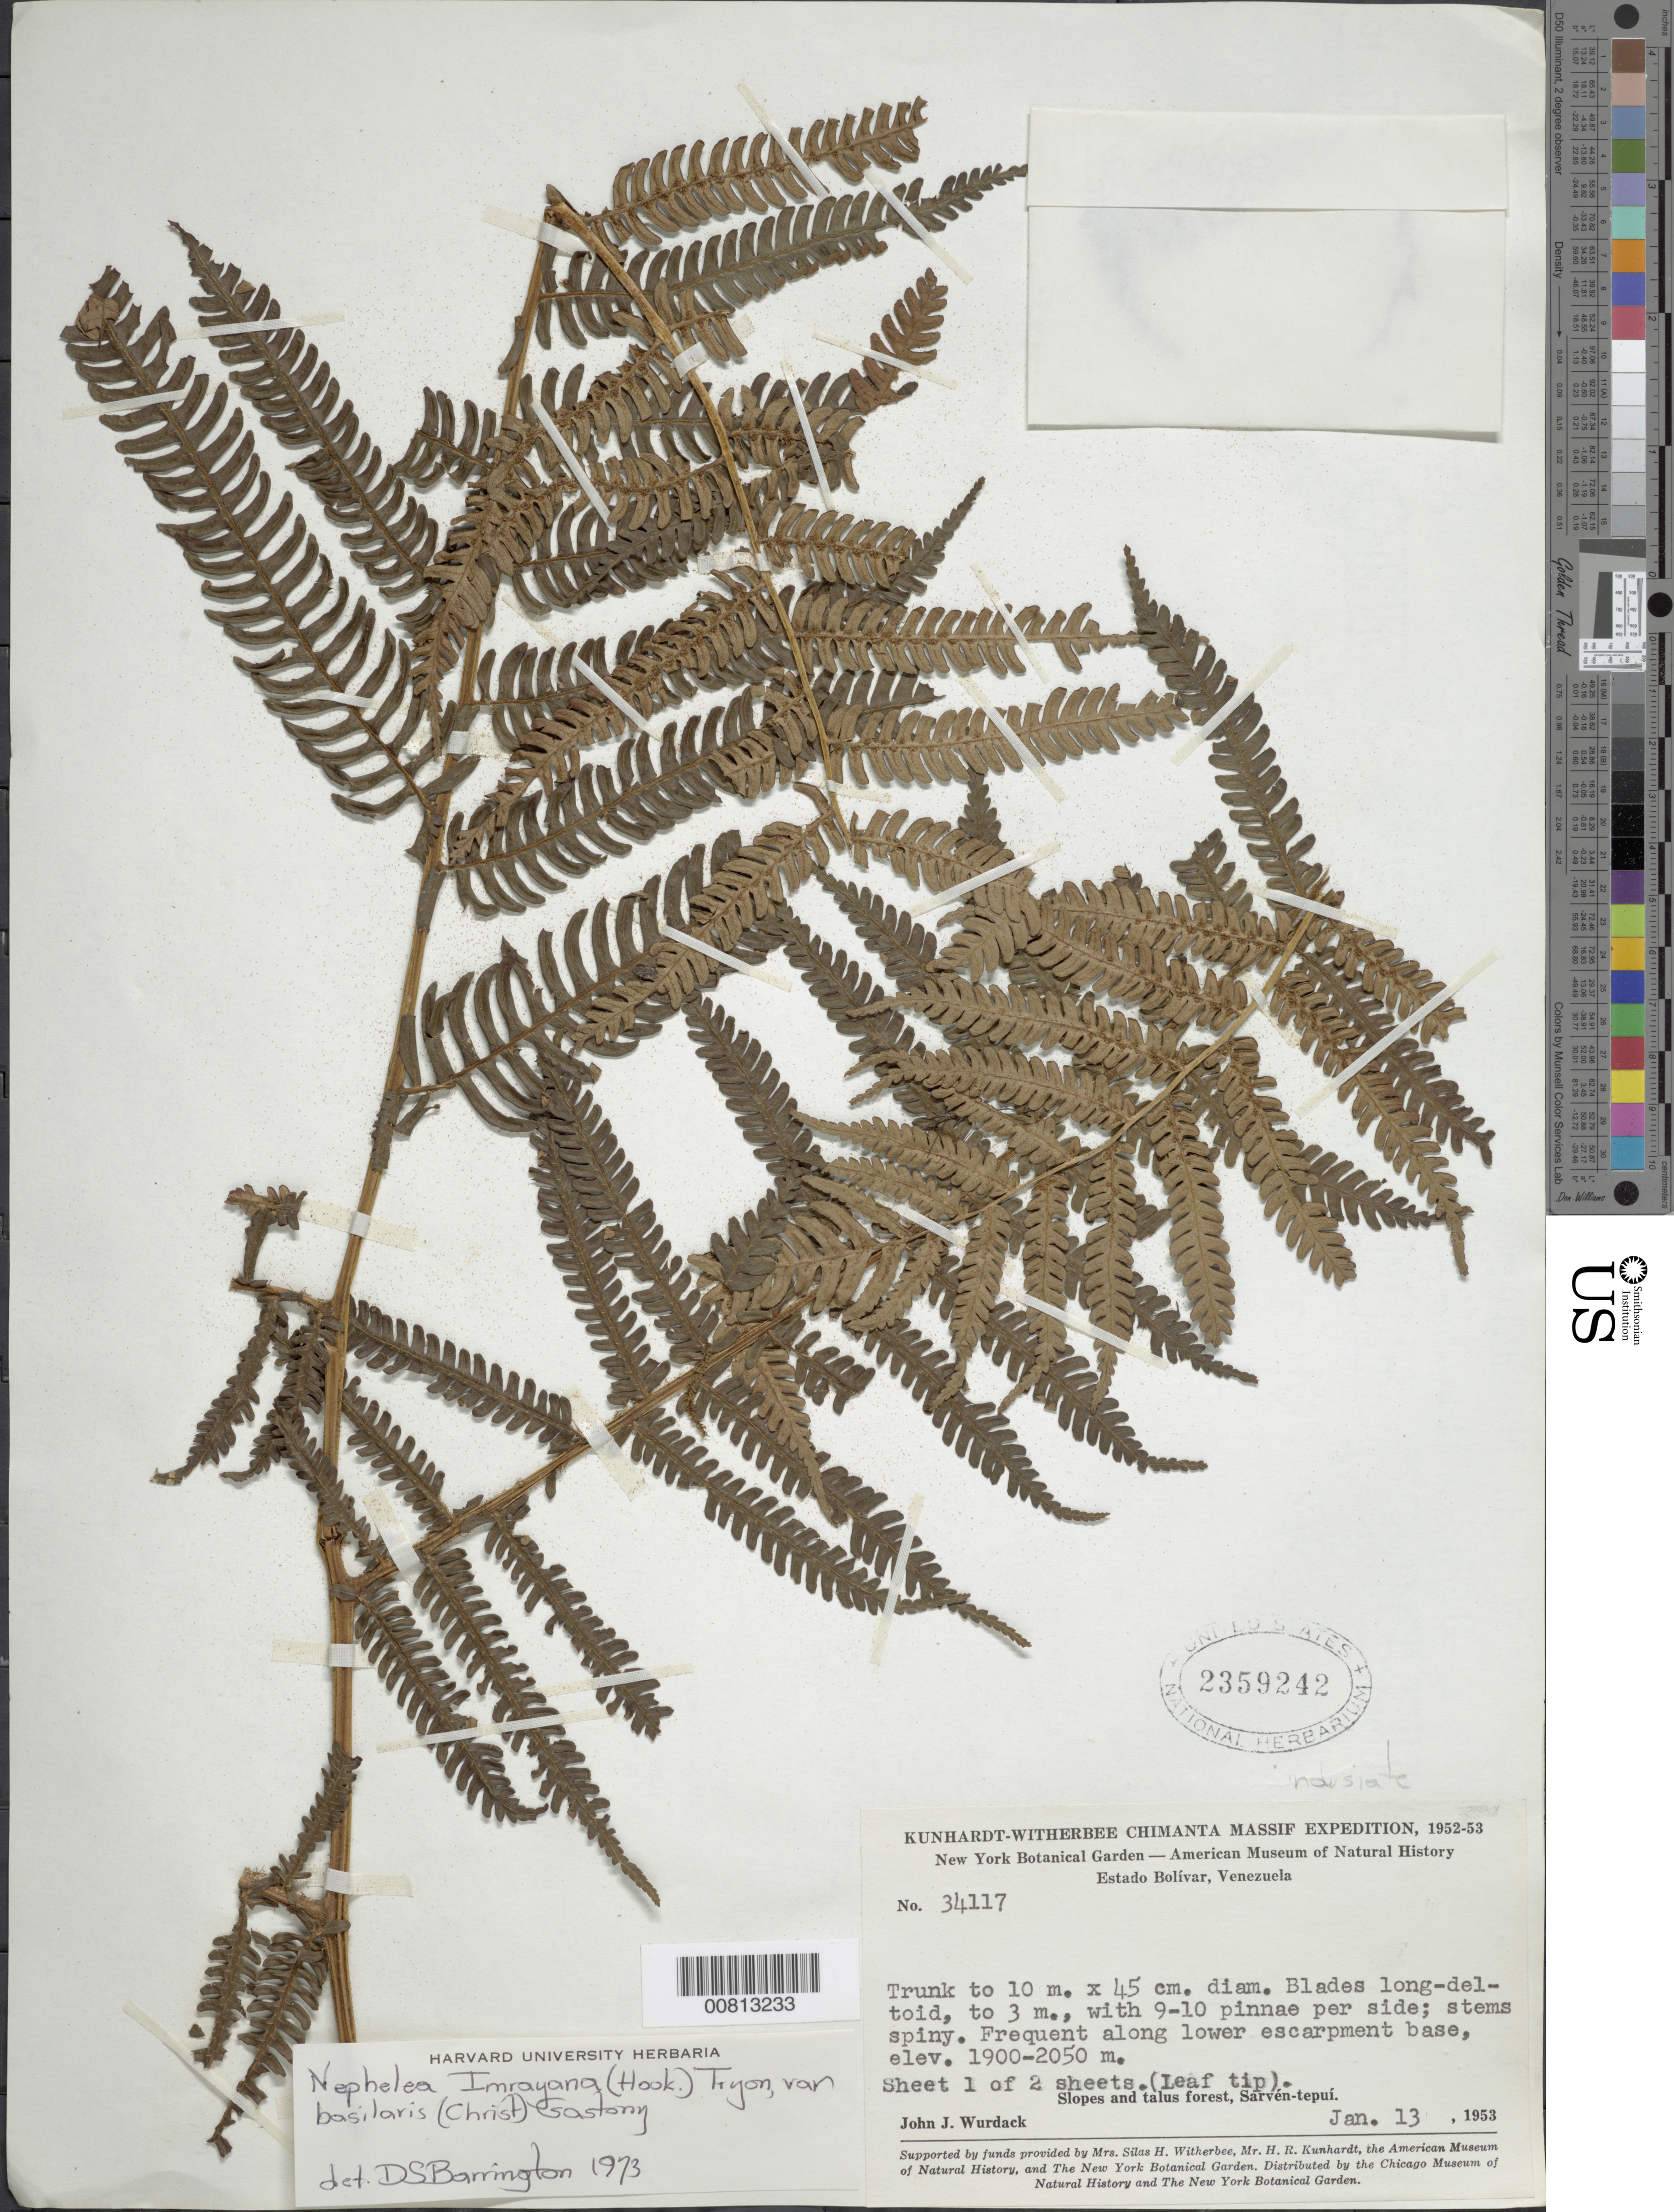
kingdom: Plantae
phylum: Tracheophyta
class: Polypodiopsida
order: Cyatheales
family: Cyatheaceae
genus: Alsophila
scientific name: Alsophila imrayana var. basilaris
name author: (Christ) Lellinger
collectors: J. J. Wurdack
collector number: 34117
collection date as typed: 13-Jan-53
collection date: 1953-01-13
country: Venezuela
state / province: Bolívar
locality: Sarvén-tepuí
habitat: Along lower escarpment face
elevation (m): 1900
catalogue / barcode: US 2359242